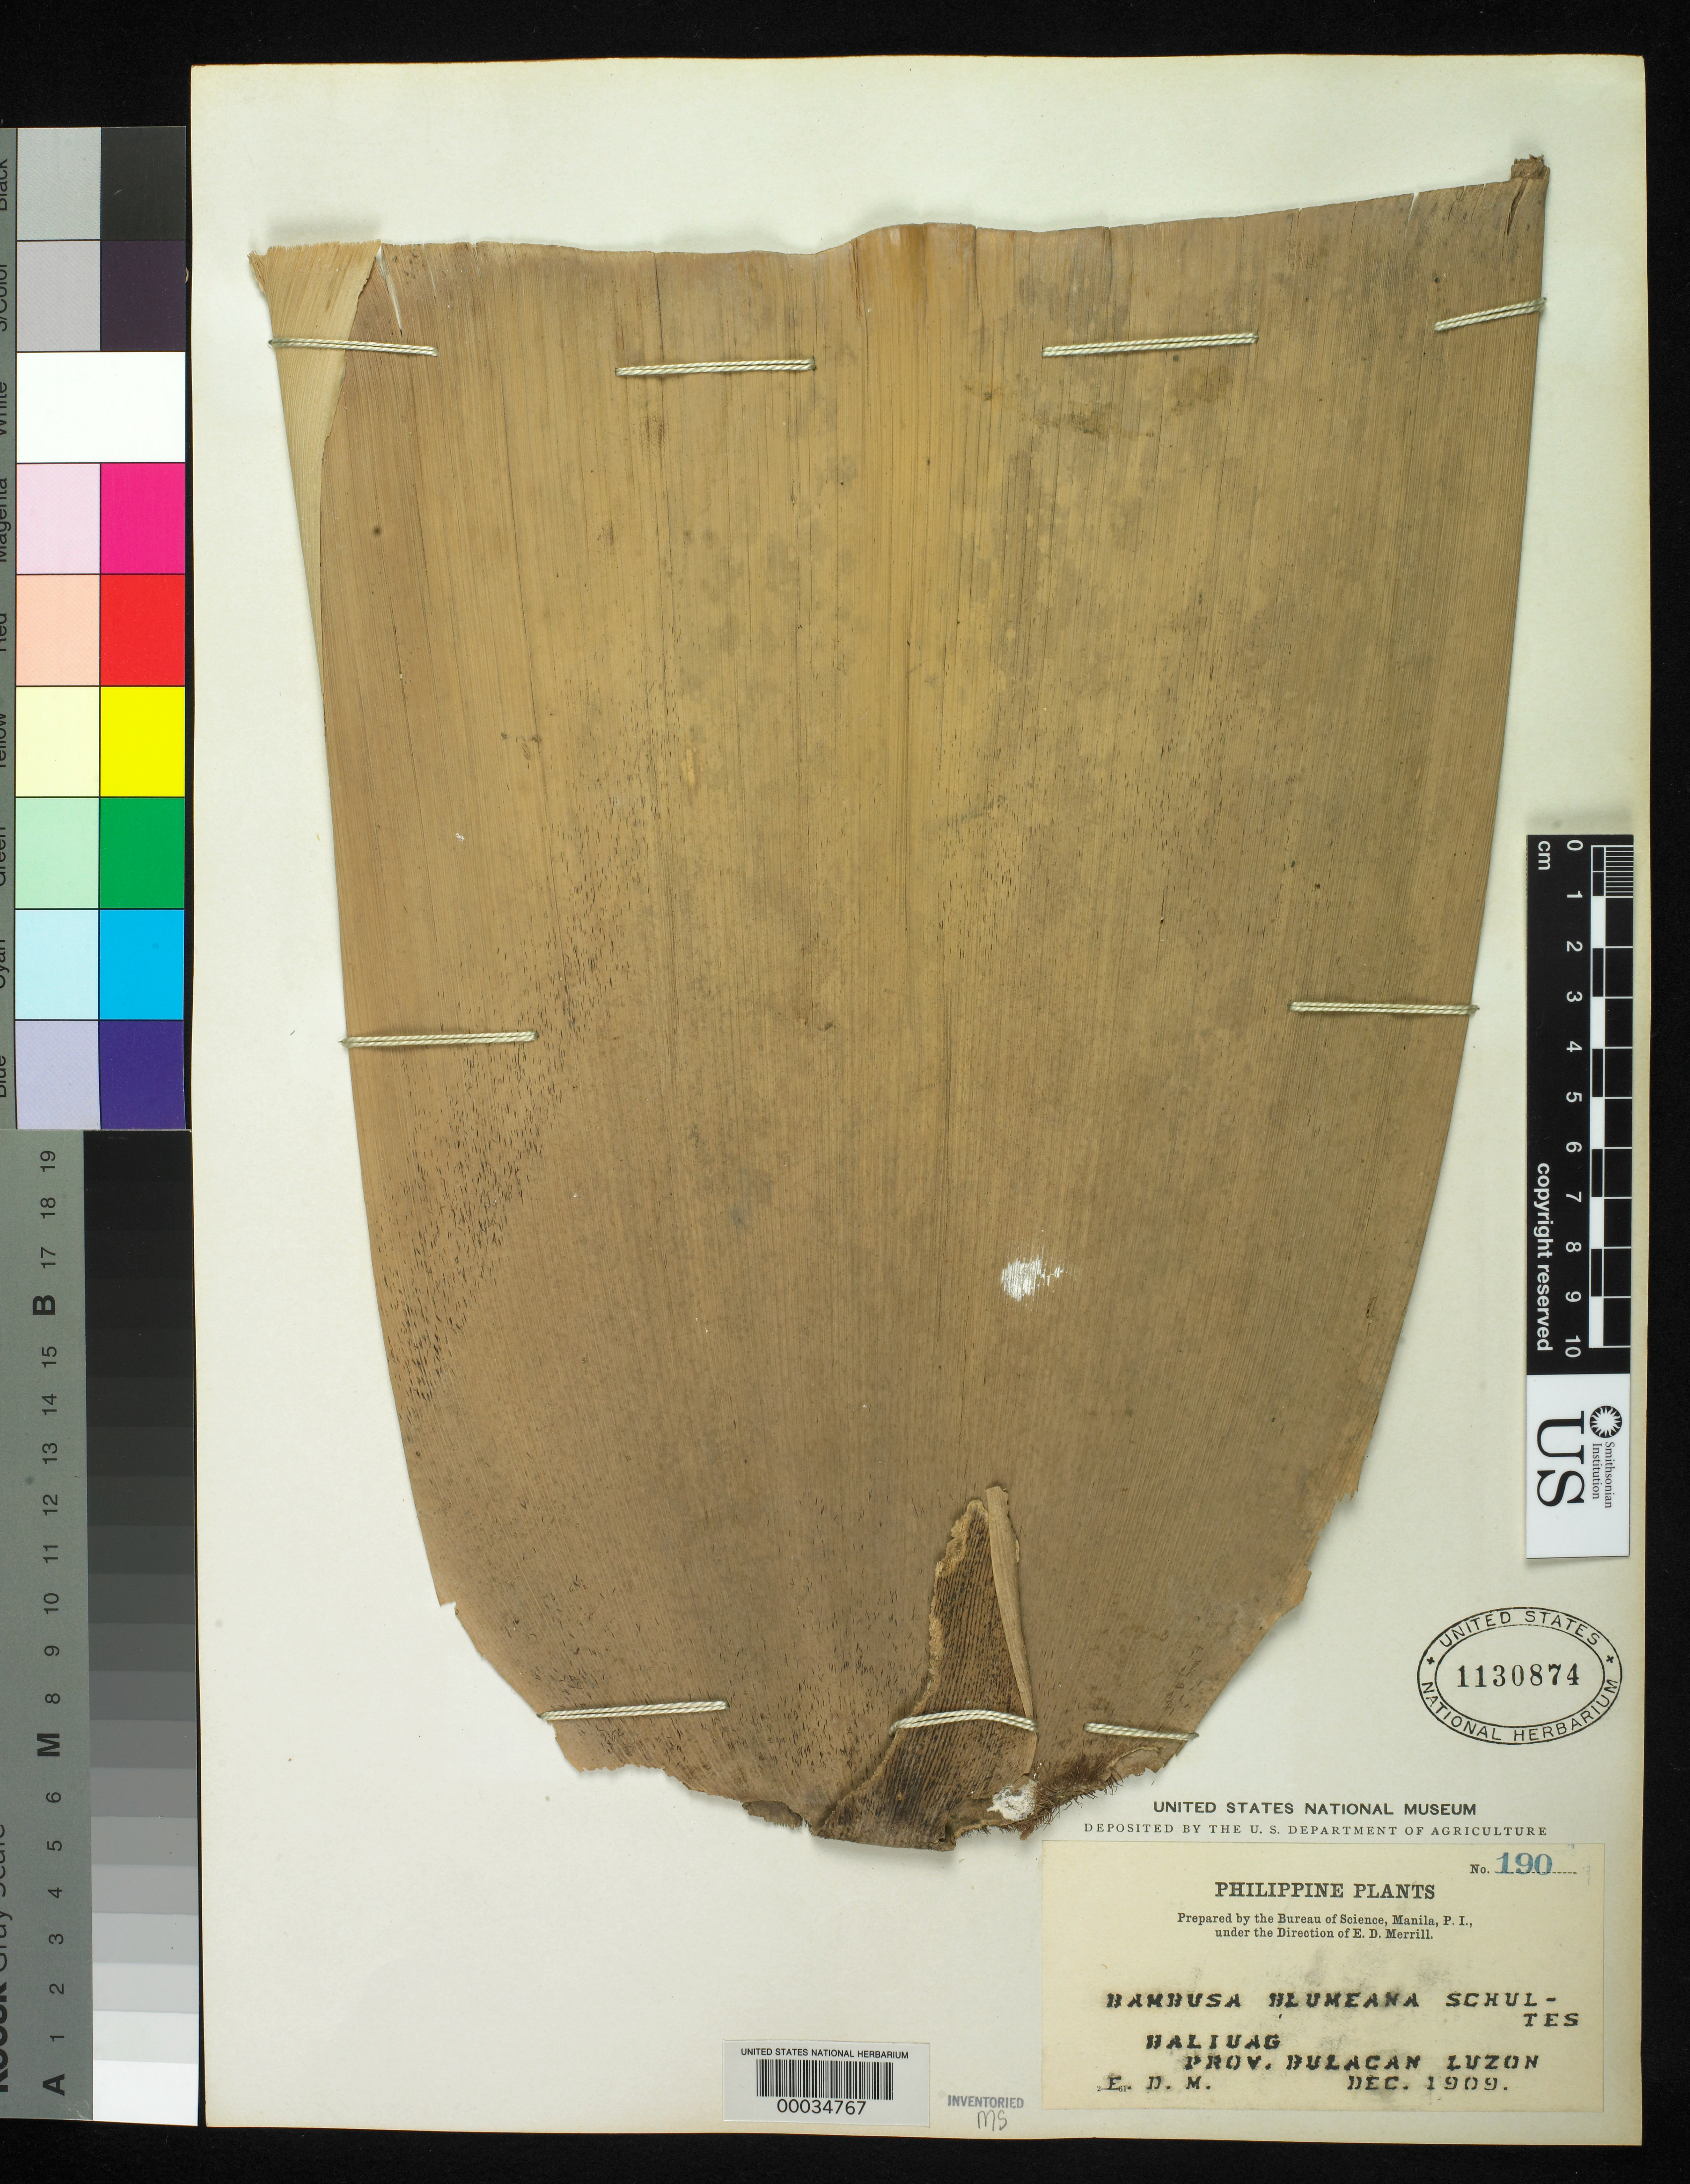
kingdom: Plantae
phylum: Tracheophyta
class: Liliopsida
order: Poales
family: Poaceae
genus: Bambusa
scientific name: Bambusa spinosa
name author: Roxb.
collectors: E. D. Merrill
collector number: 190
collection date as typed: Dec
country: Philippines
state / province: Central Luzon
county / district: Bulacan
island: Luzon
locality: Baliuag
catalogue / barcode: US 1130874